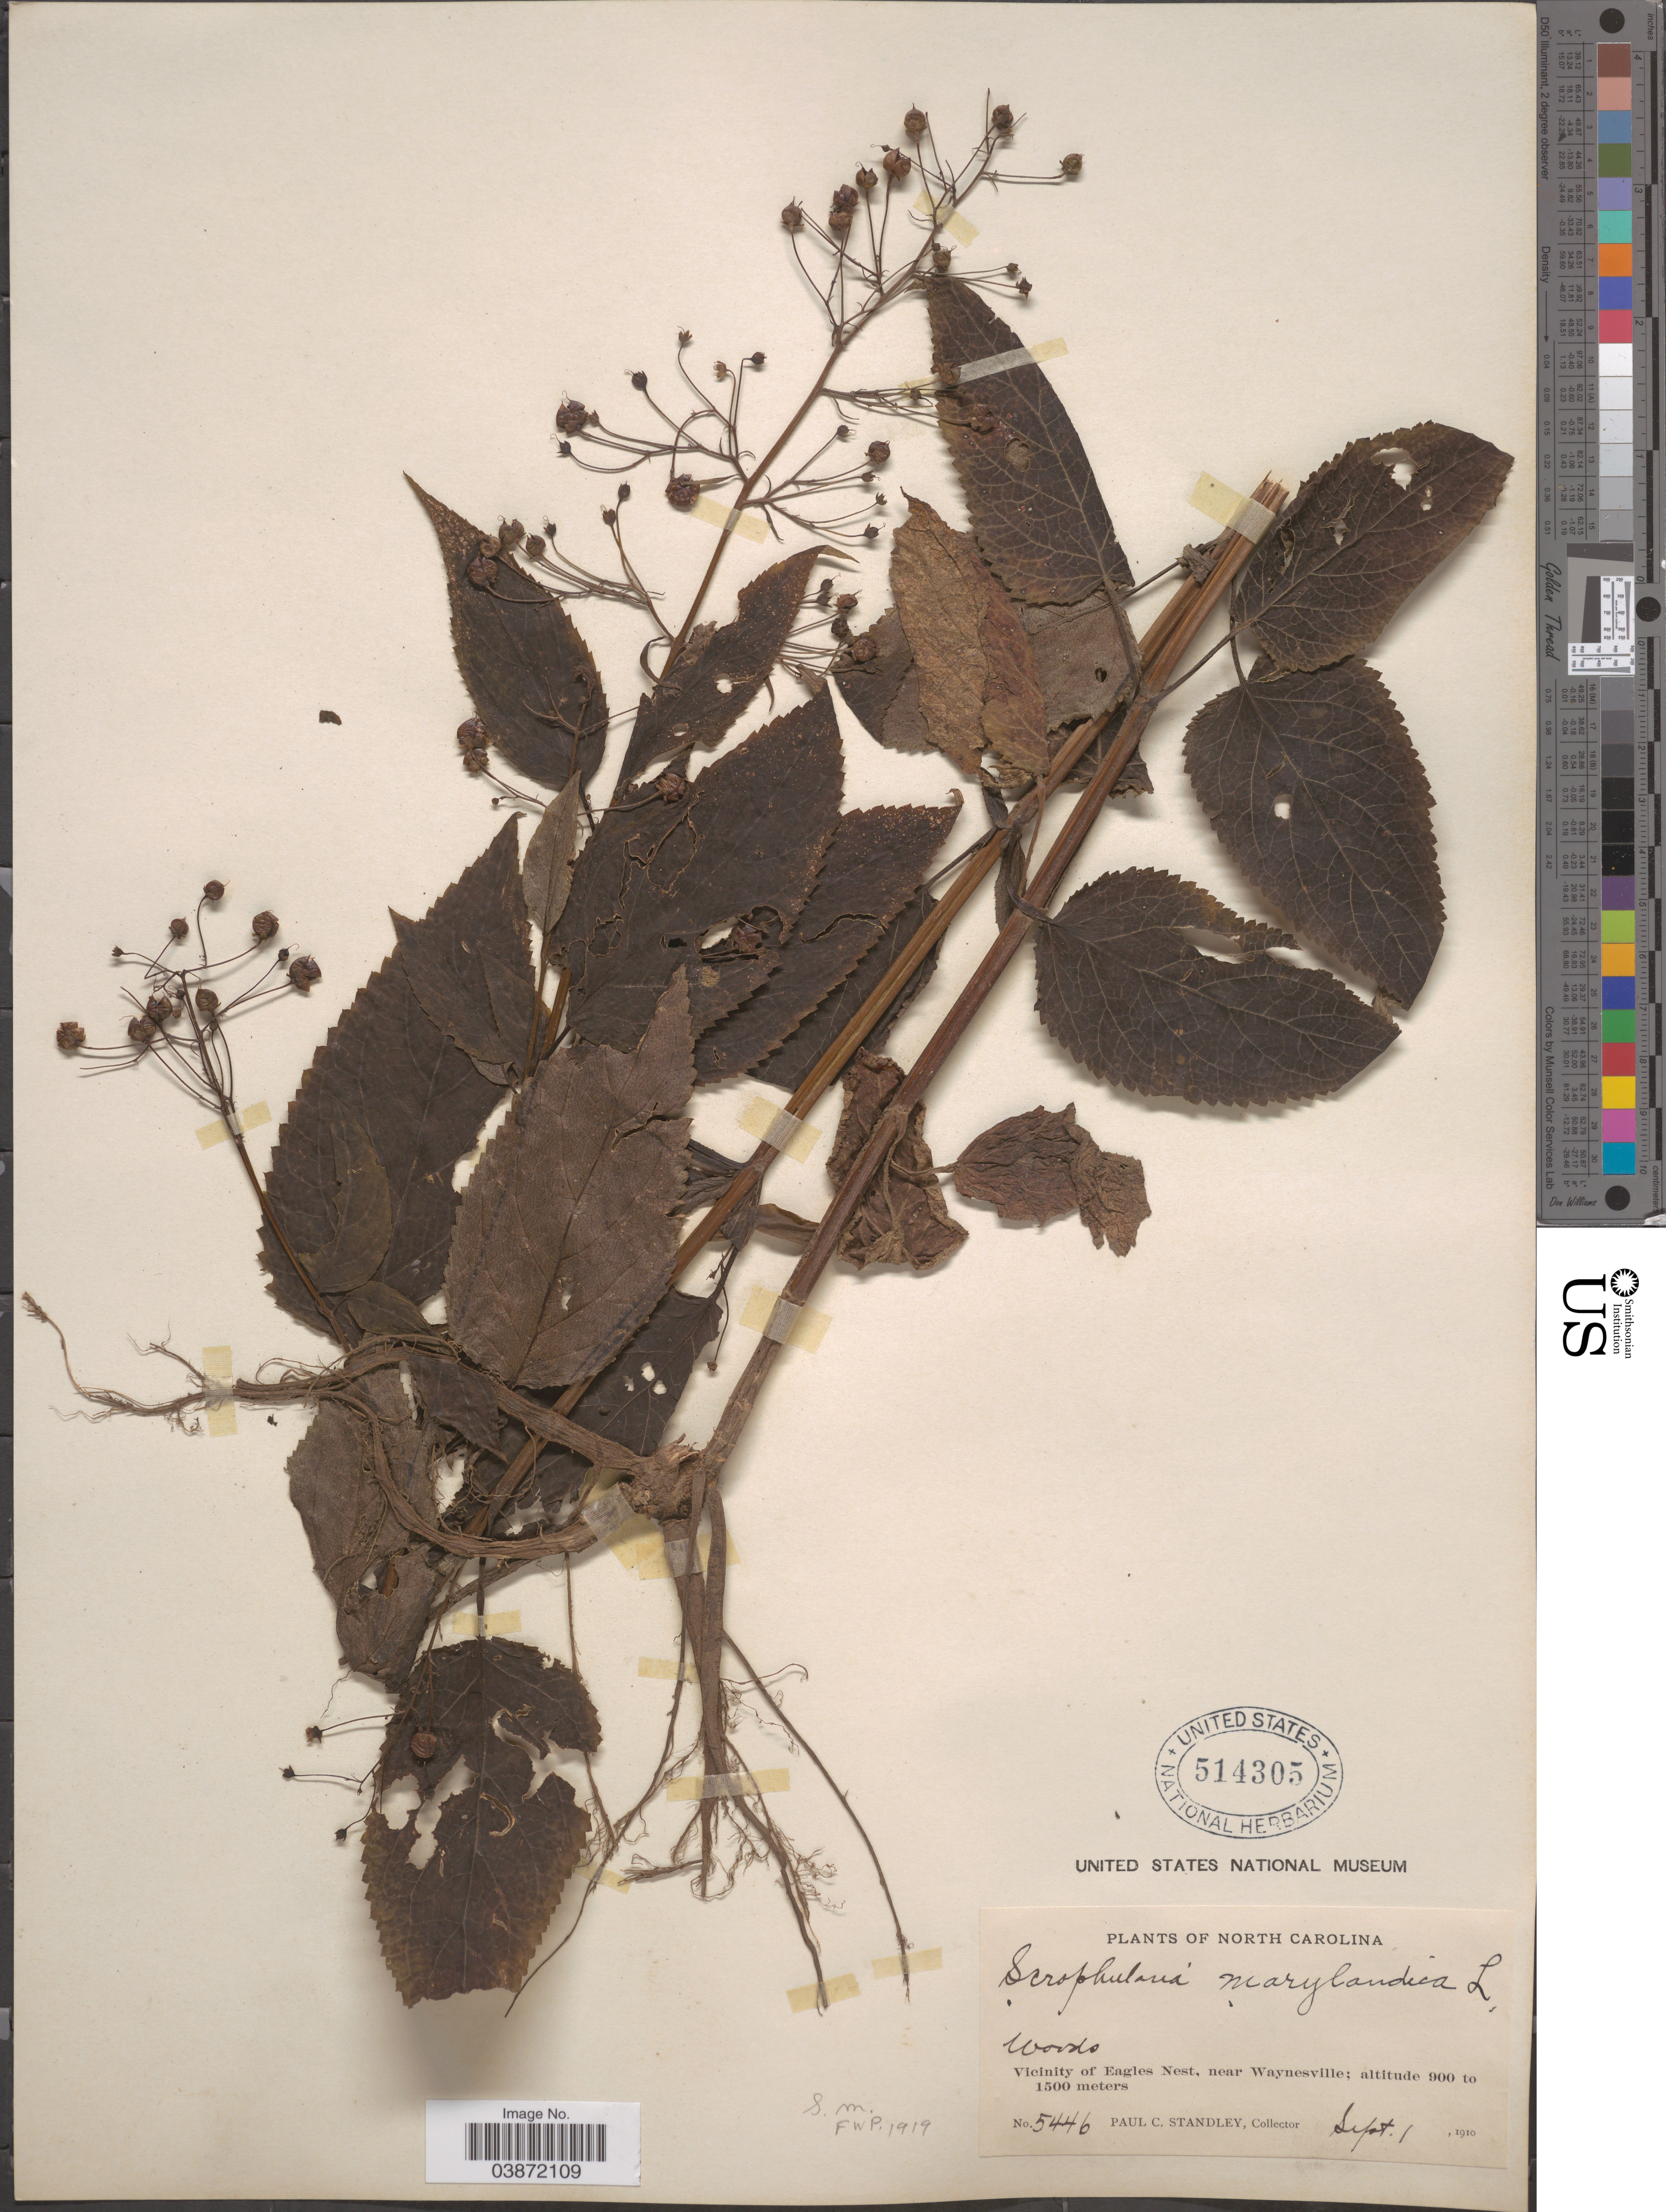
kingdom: Plantae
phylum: Tracheophyta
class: Magnoliopsida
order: Lamiales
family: Scrophulariaceae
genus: Scrophularia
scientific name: Scrophularia marilandica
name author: L.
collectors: P. C. Standley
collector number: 5446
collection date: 1910-09-01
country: United States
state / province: North Carolina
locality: Vicinity of Eagles Nest, near Waynesville.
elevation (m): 900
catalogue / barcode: US 514305